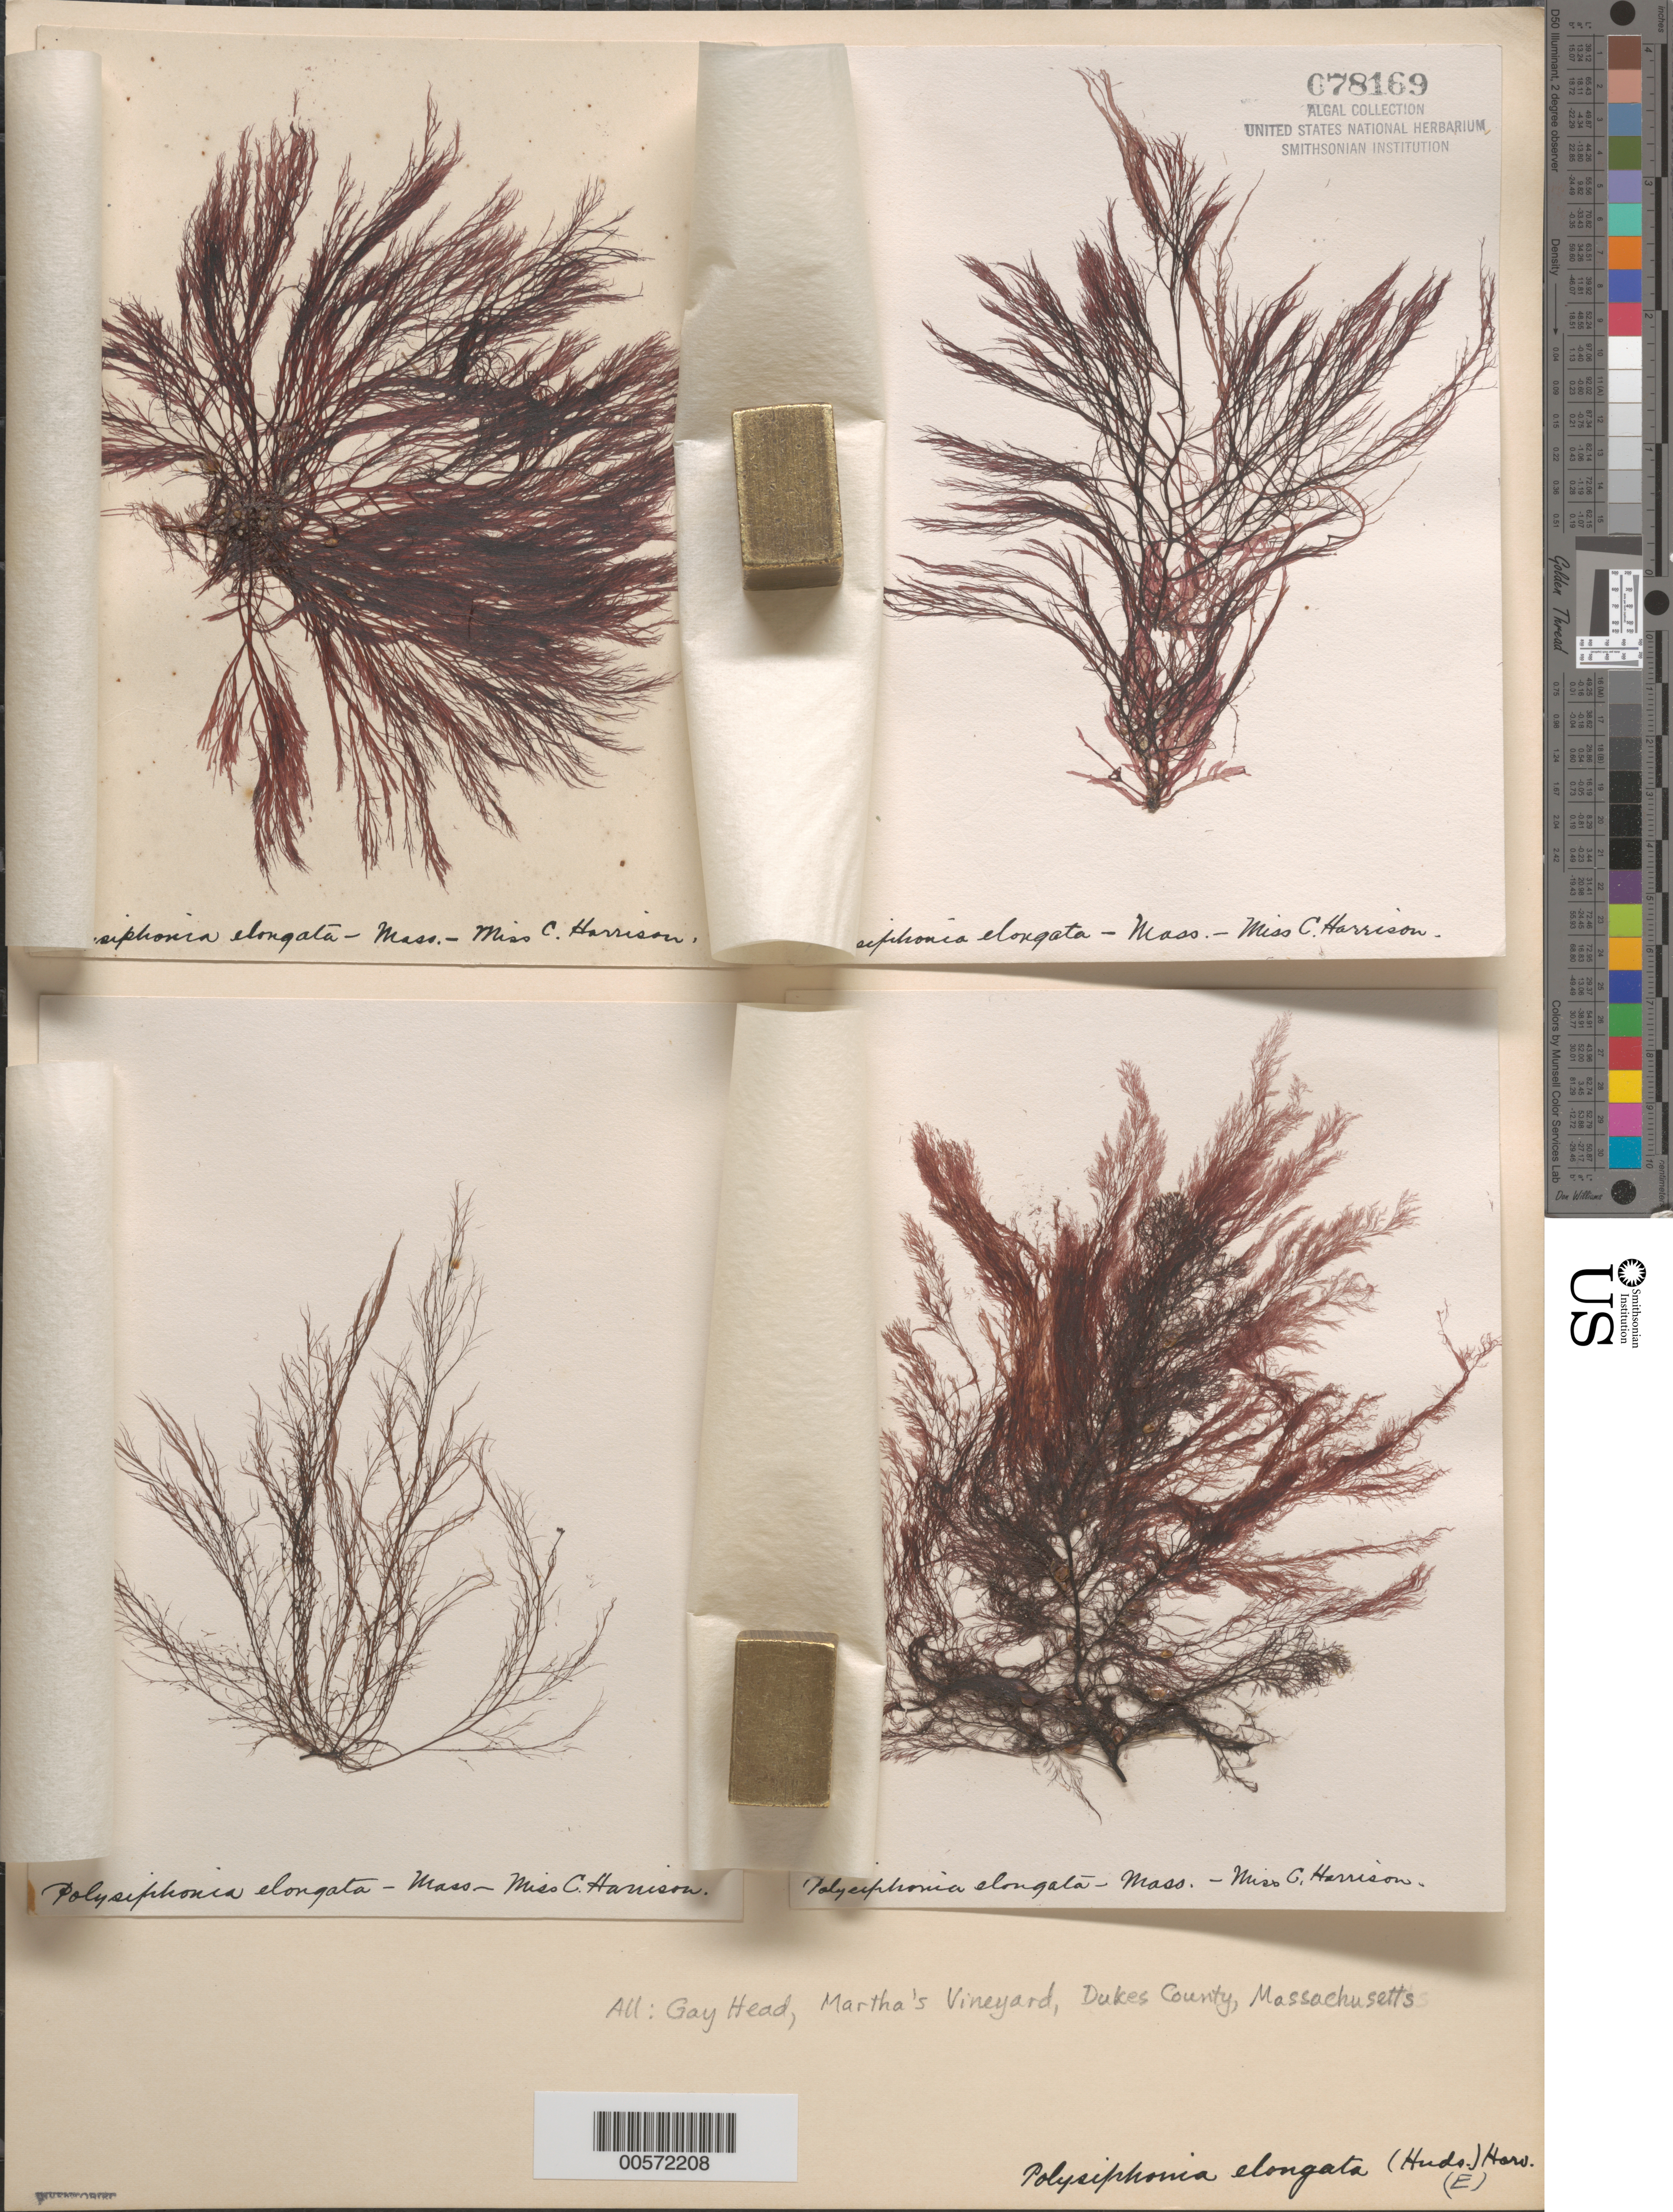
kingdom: Plantae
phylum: Rhodophyta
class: Florideophyceae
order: Ceramiales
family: Rhodomelaceae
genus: Carradoriella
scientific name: Carradoriella elongata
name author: (Hudson) Savoie & G.W. Saunders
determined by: Algae name updating Project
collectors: C. Harrison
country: United States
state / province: Massachusetts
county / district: Dukes County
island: Martha's Vineyard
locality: Gay Head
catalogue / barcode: US 78169